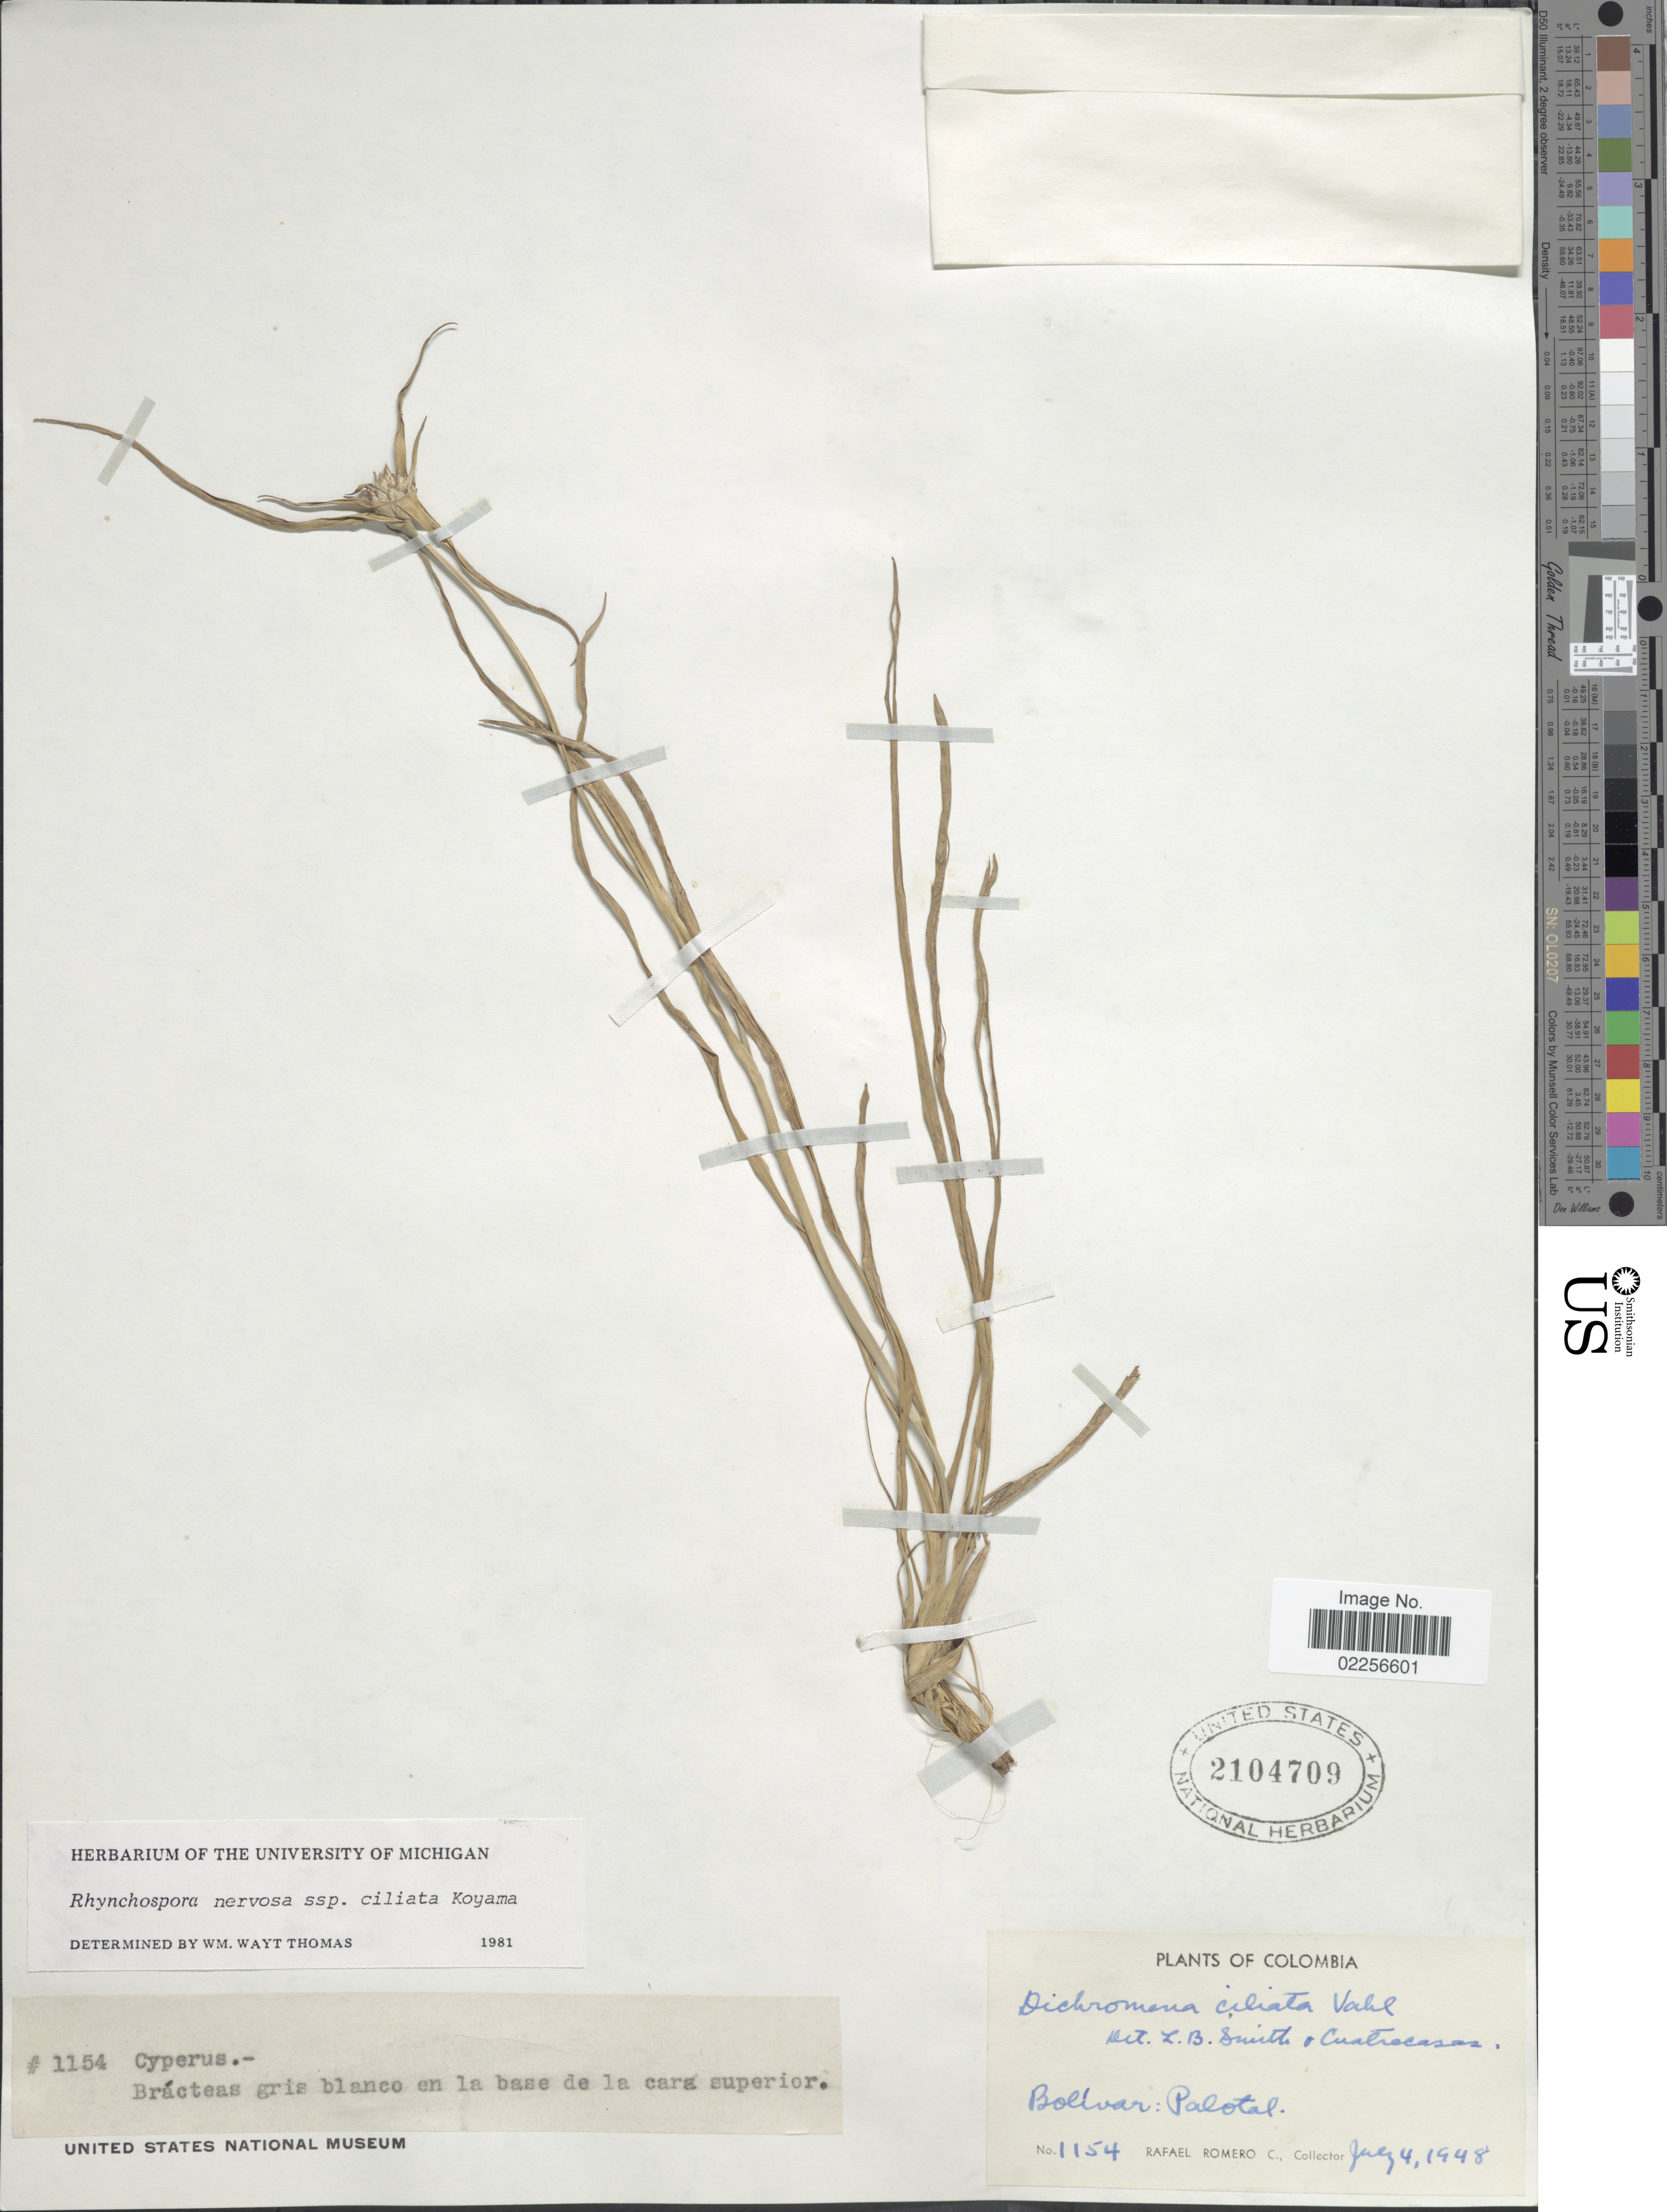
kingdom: Plantae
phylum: Tracheophyta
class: Liliopsida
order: Poales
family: Cyperaceae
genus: Rhynchospora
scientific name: Rhynchospora ciliata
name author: (G. Mey.) Kük.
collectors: R. Romero Castañeda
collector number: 1154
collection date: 1948-07-04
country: Colombia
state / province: Bolívar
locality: Palotal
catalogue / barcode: US 2104709